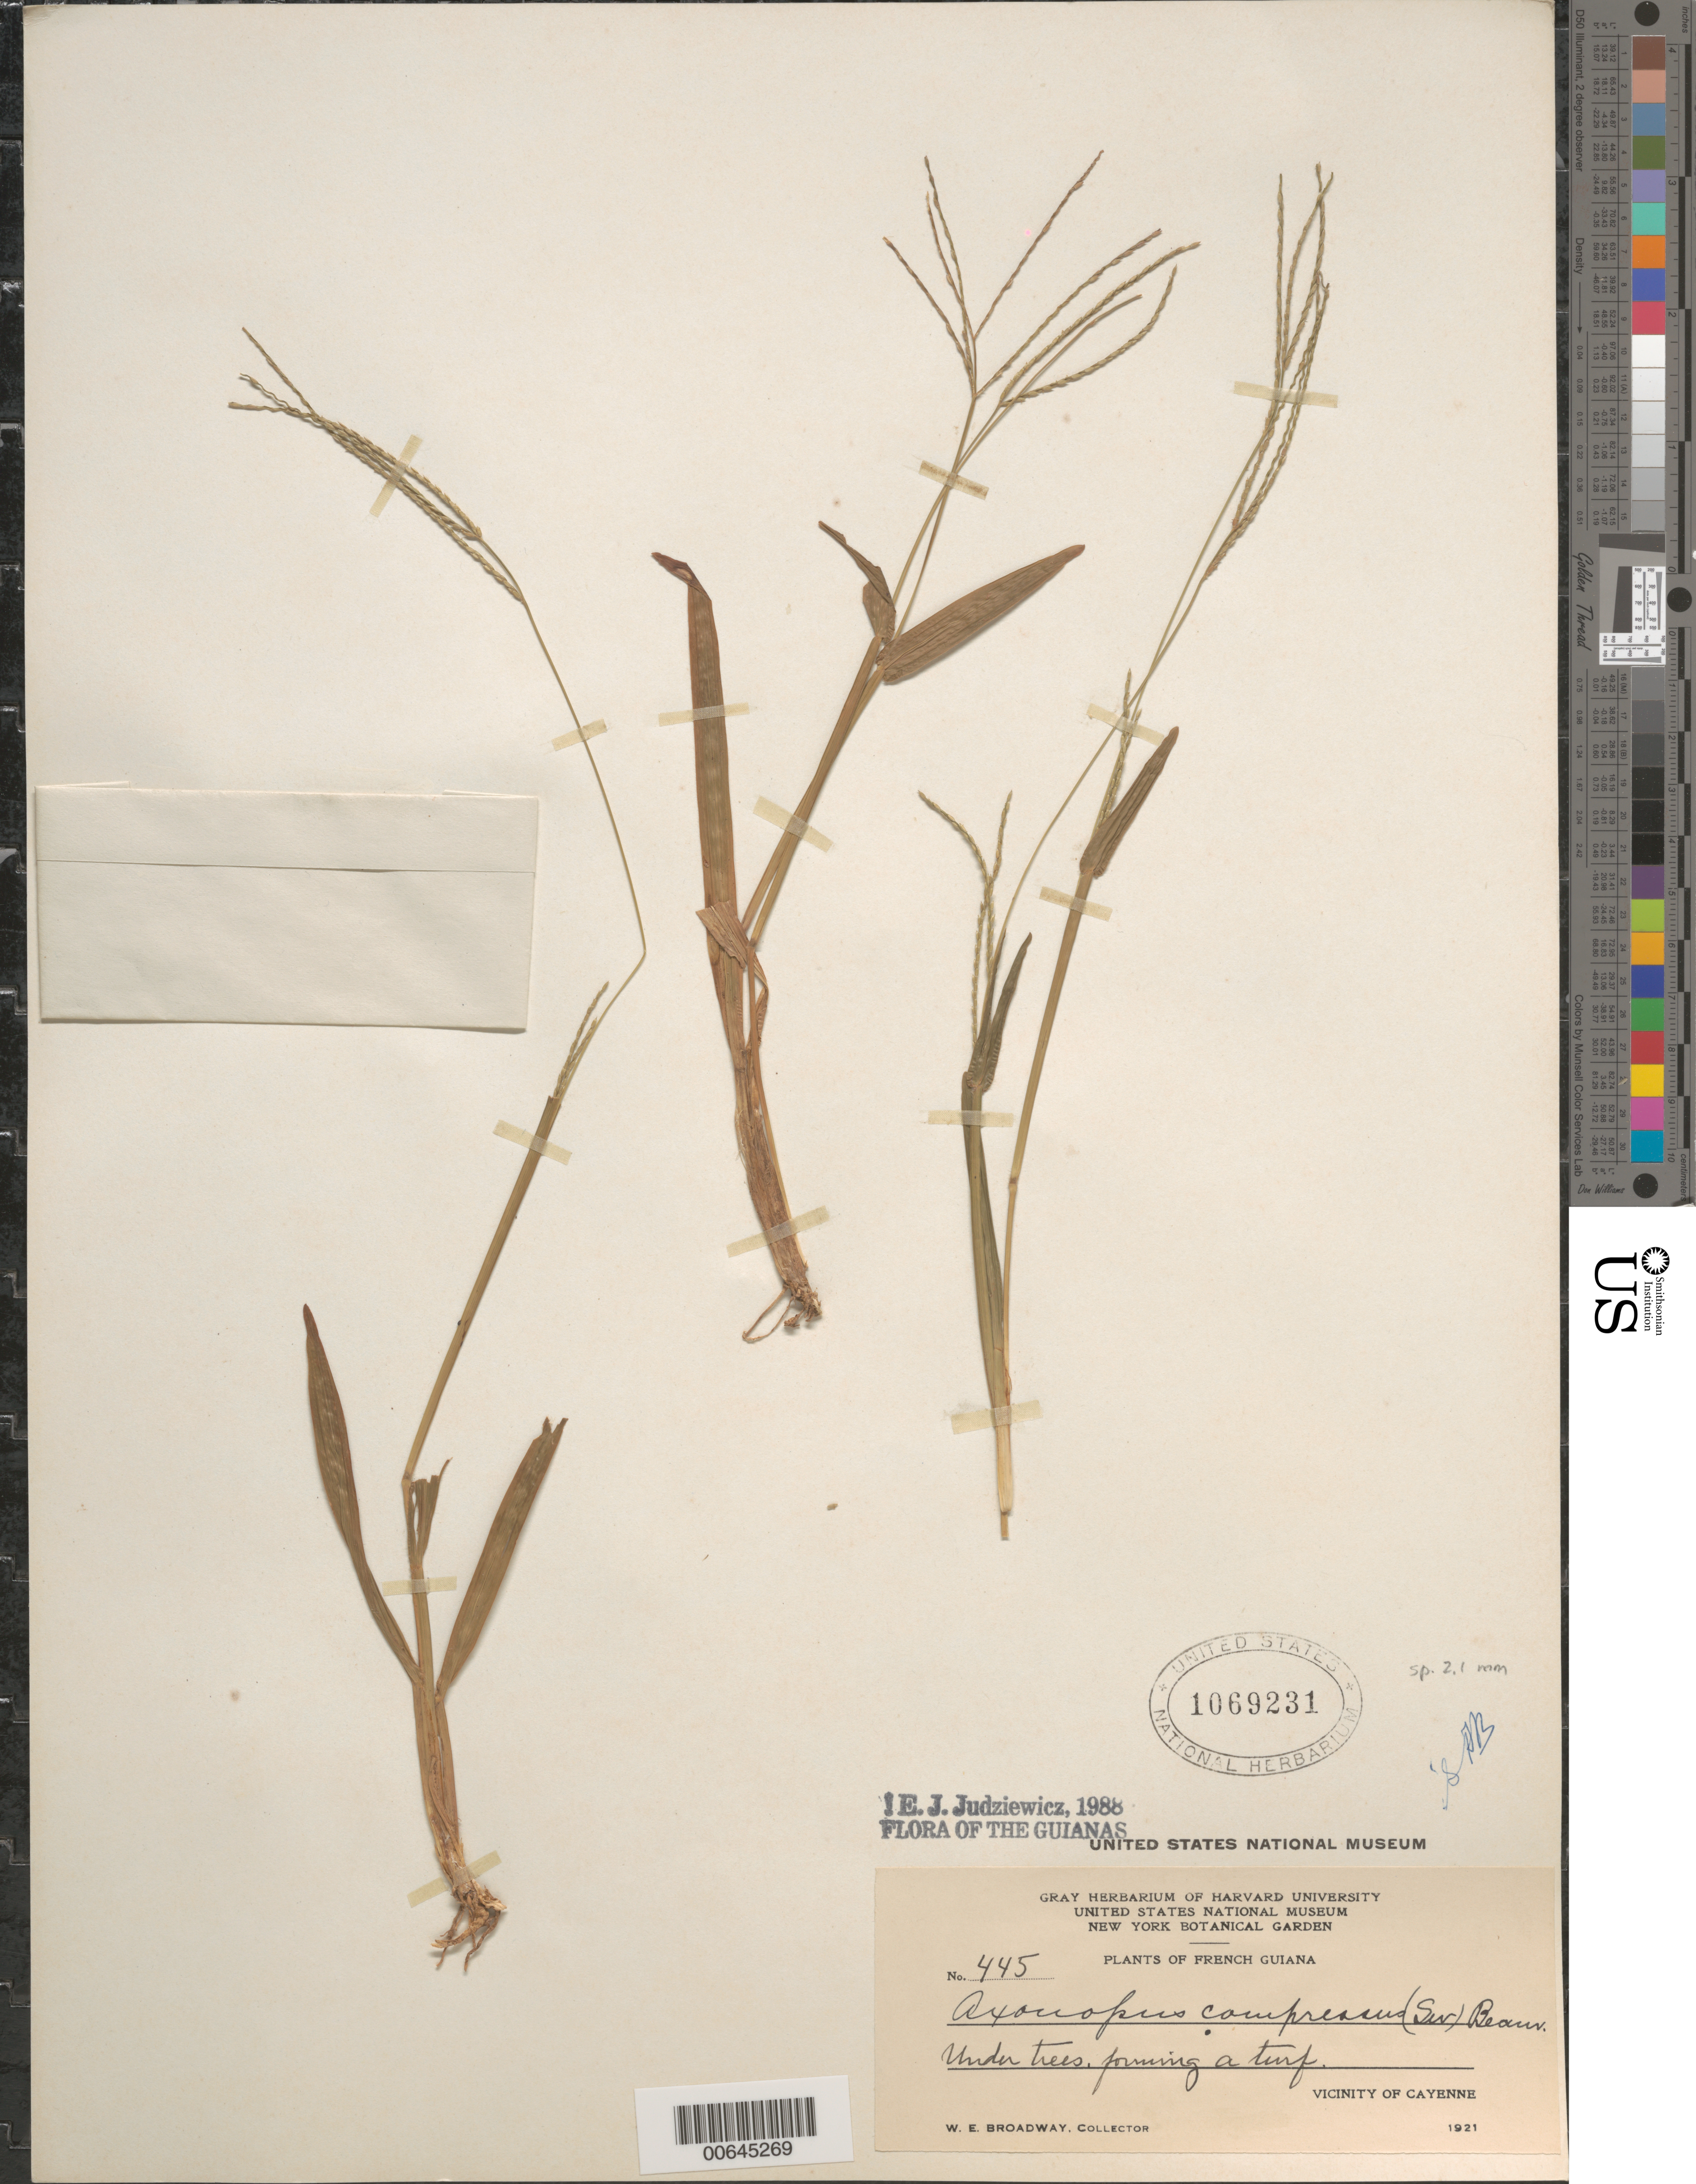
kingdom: Plantae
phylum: Tracheophyta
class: Liliopsida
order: Poales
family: Poaceae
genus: Axonopus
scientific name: Axonopus compressus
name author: (Sw.) P. Beauv.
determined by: Judziewicz, E. J.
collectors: W. E. Broadway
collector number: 445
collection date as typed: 7-Jun-21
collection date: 1921-06-07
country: French Guiana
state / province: Cayenne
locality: Cayenne, vic.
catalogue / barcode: US 1069231